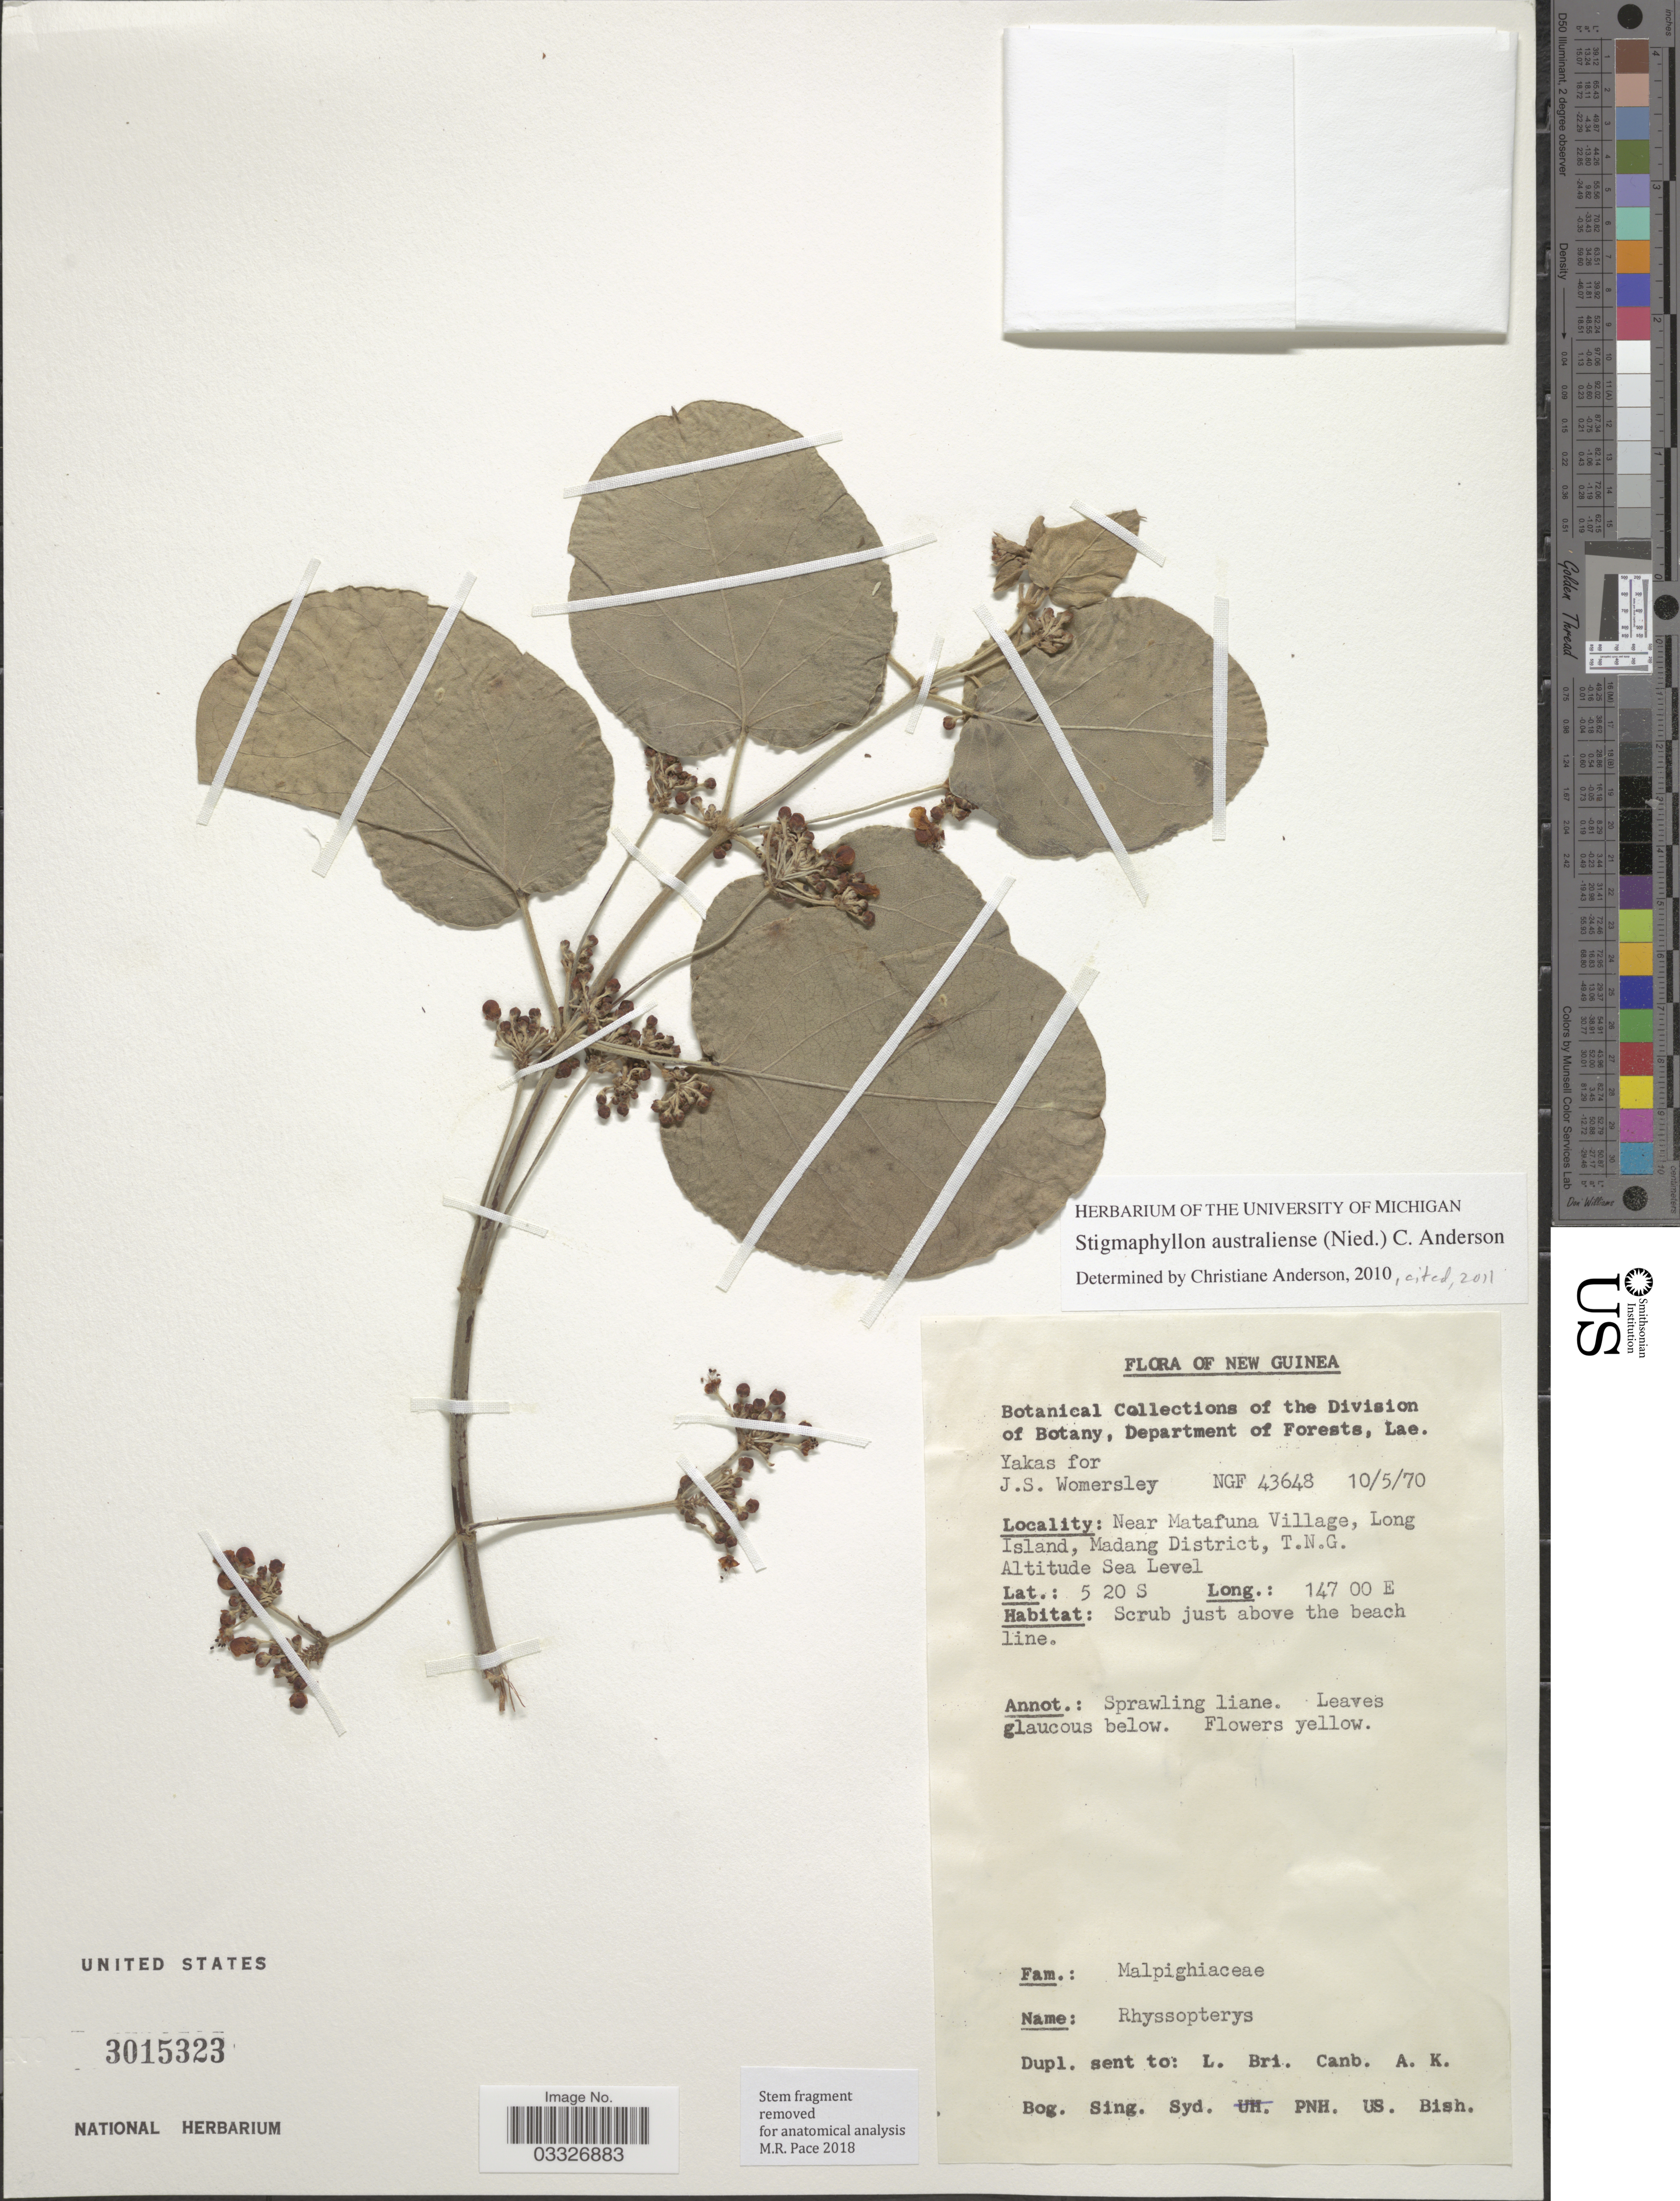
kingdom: Plantae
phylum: Tracheophyta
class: Magnoliopsida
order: Malpighiales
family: Malpighiaceae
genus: Stigmaphyllon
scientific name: Stigmaphyllon australiense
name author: (Nied.) C.E. Anderson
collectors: J. S. Womersley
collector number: NGF 43648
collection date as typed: Transcribed d/m/y: 10/5/70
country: Papua New Guinea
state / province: Madang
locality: New Guinea. Near Matafuna Village, Long Island, Madang District, T.N.G.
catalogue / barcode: US 3015323